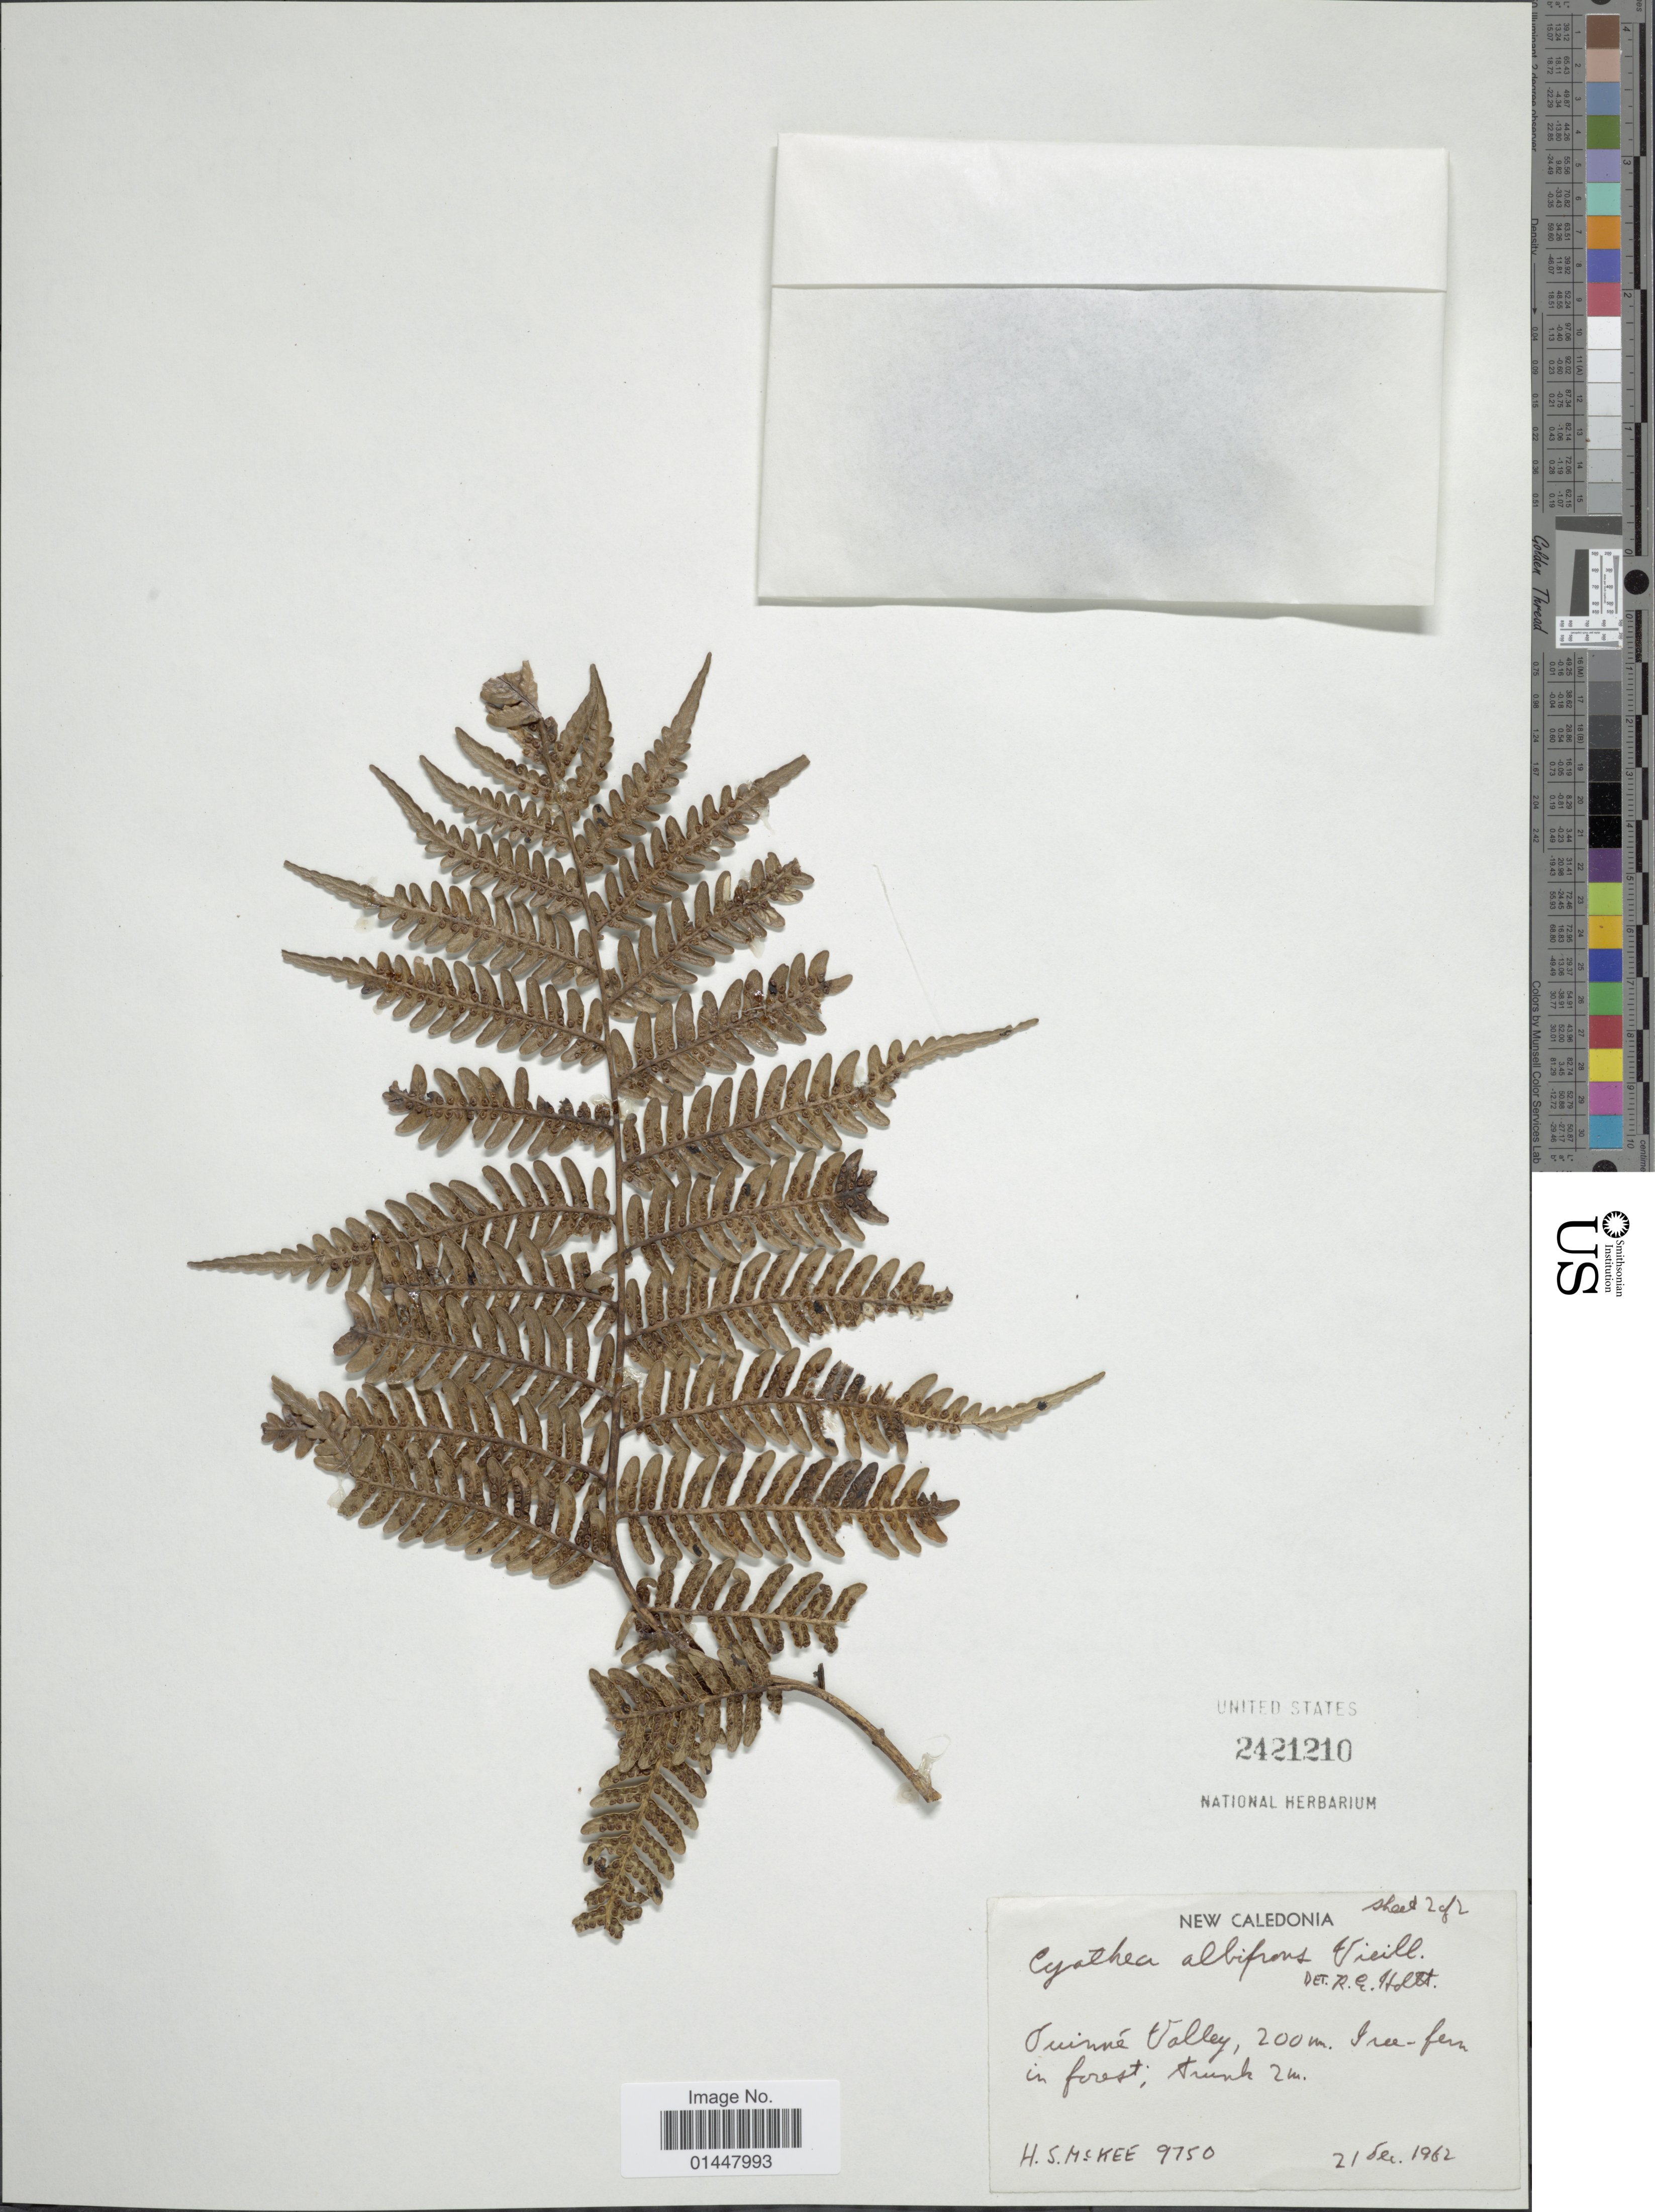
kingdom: Plantae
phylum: Tracheophyta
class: Polypodiopsida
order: Cyatheales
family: Cyatheaceae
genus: Sphaeropteris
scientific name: Sphaeropteris albifrons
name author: (Vieill. ex E. Fourn.) R.M. Tryon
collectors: H. S. McKee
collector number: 9750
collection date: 1962-12-21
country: New Caledonia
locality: Ouinne Valley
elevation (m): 200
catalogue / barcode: US 2421210